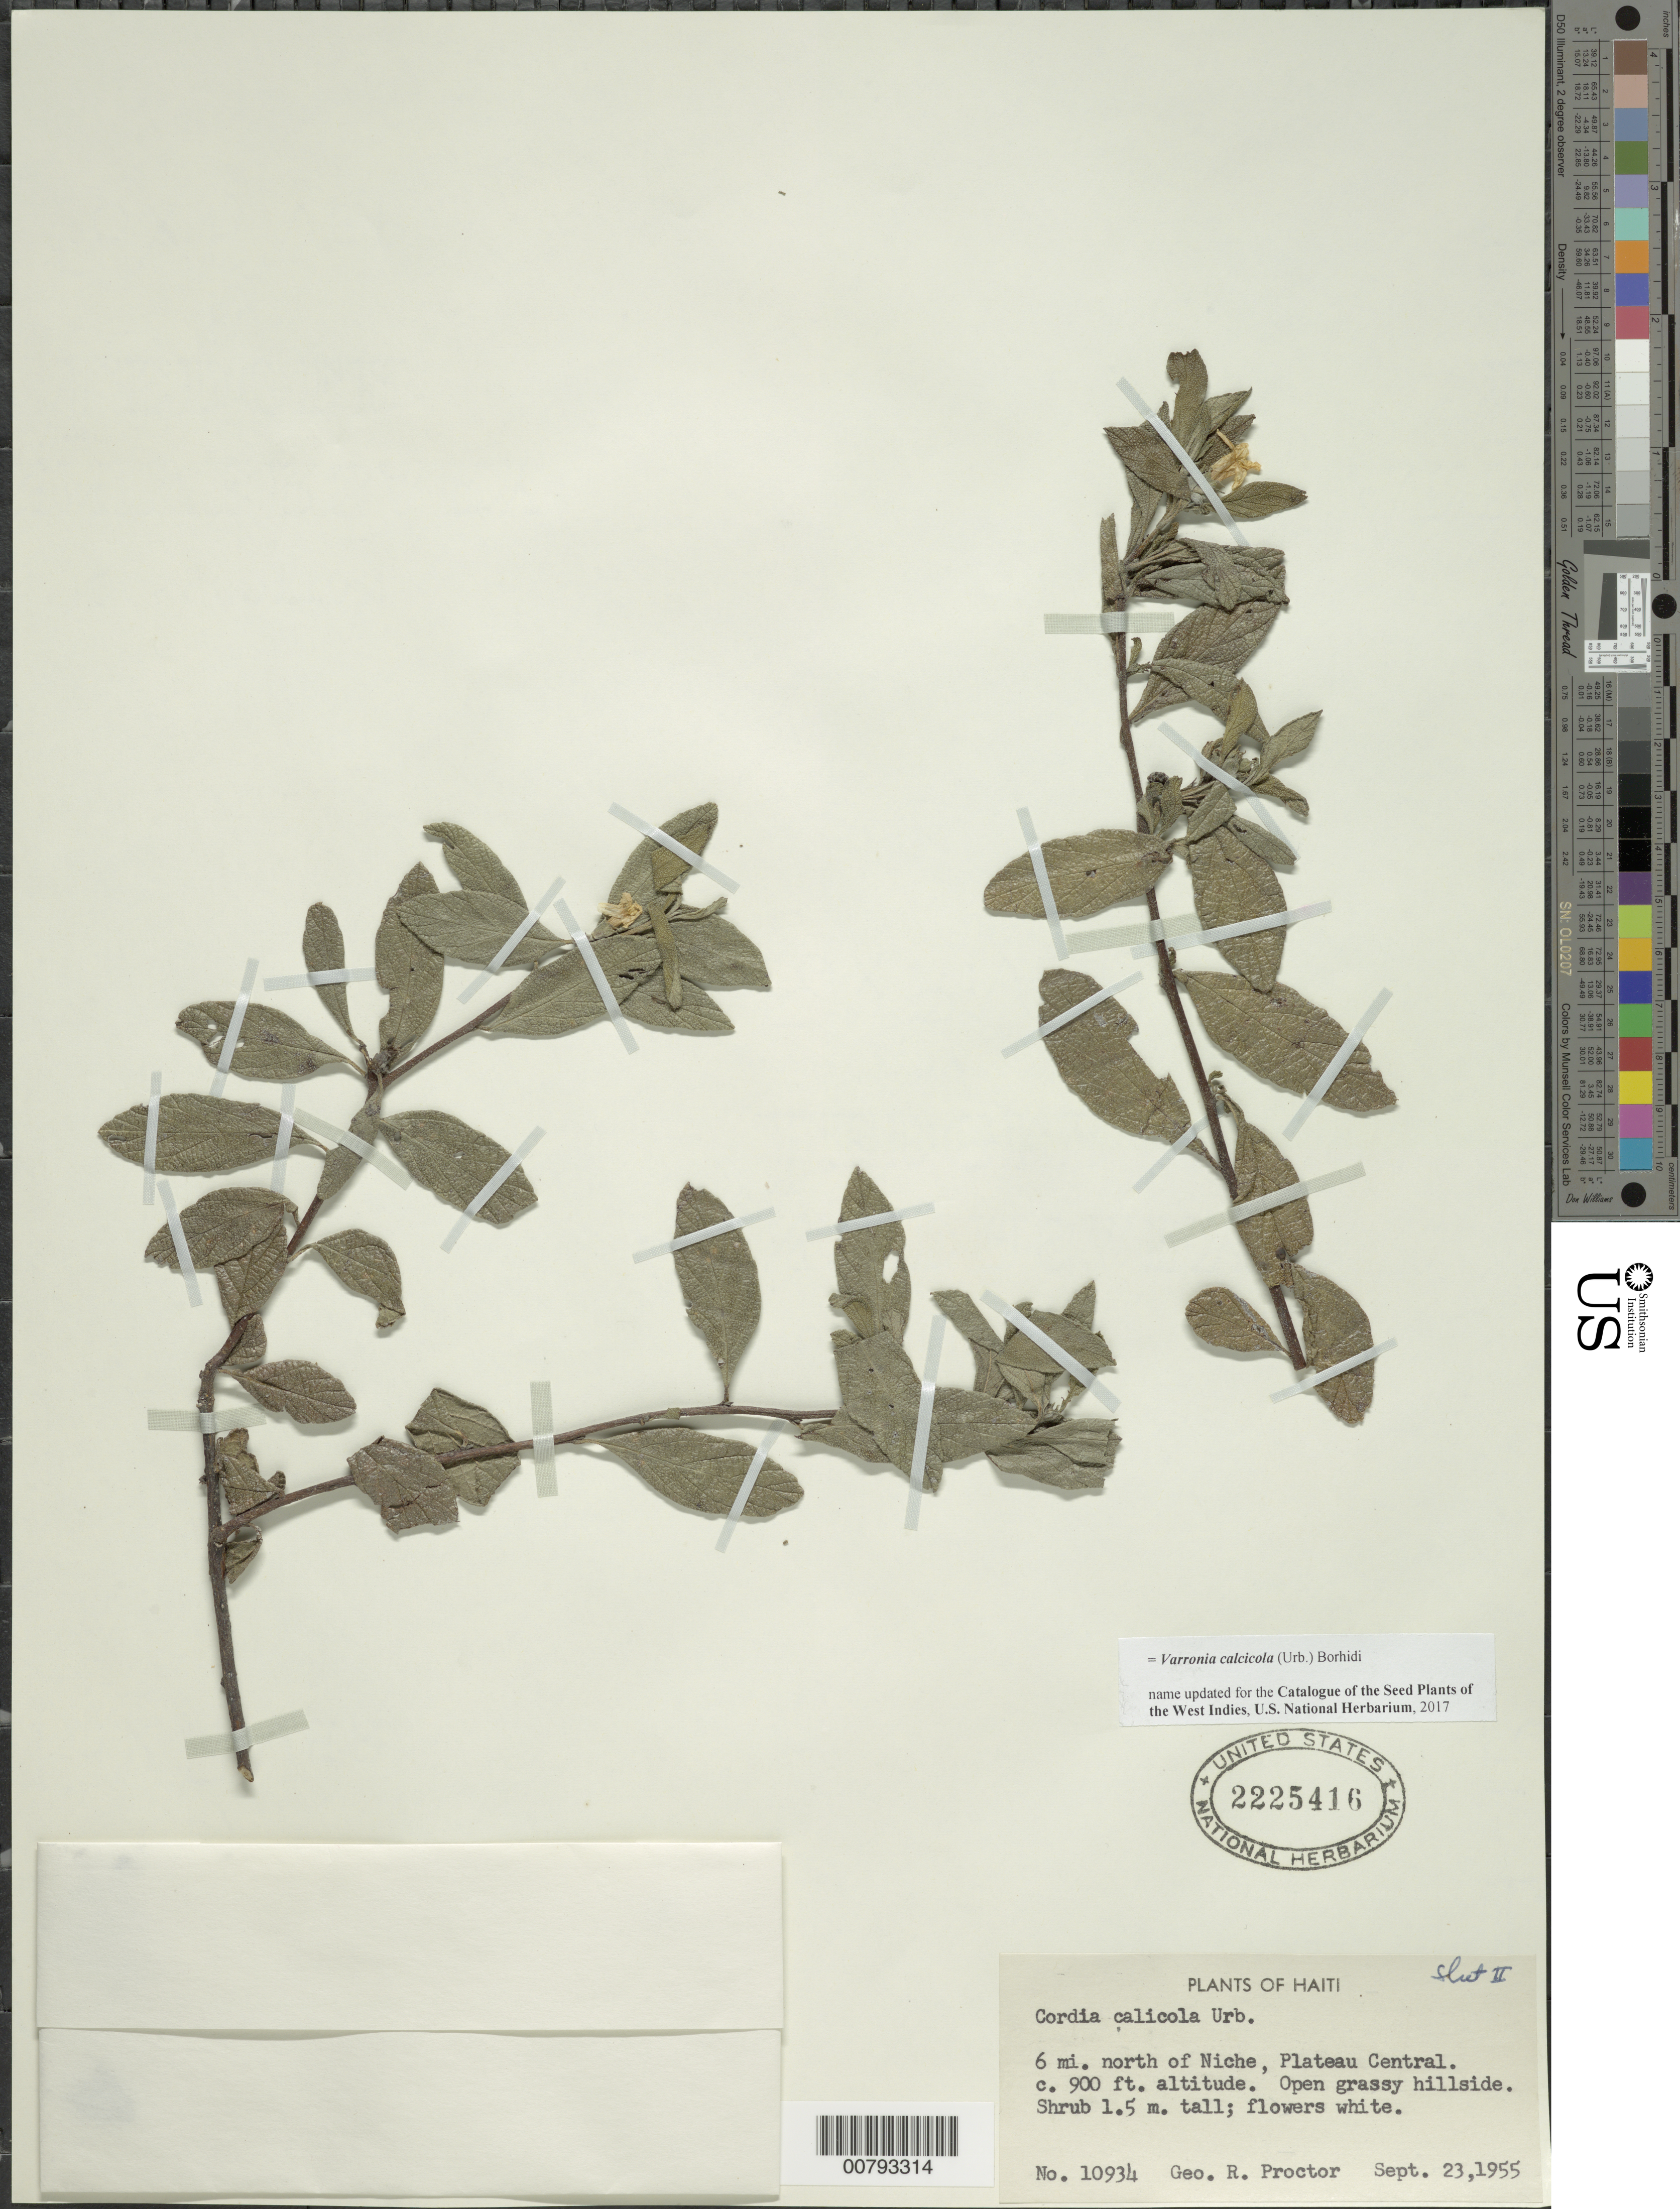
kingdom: Plantae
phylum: Tracheophyta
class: Magnoliopsida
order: Boraginales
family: Cordiaceae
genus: Varronia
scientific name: Varronia calcicola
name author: (Urb.) Borhidi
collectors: G. R. Proctor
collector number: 10934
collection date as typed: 23 Sep 1955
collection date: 1955-09-23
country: Haiti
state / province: Artibonite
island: Hispaniola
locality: Hinche, 6 miles north; Plateau Central.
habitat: Open grassy hillside.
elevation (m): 274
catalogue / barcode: US 2225416